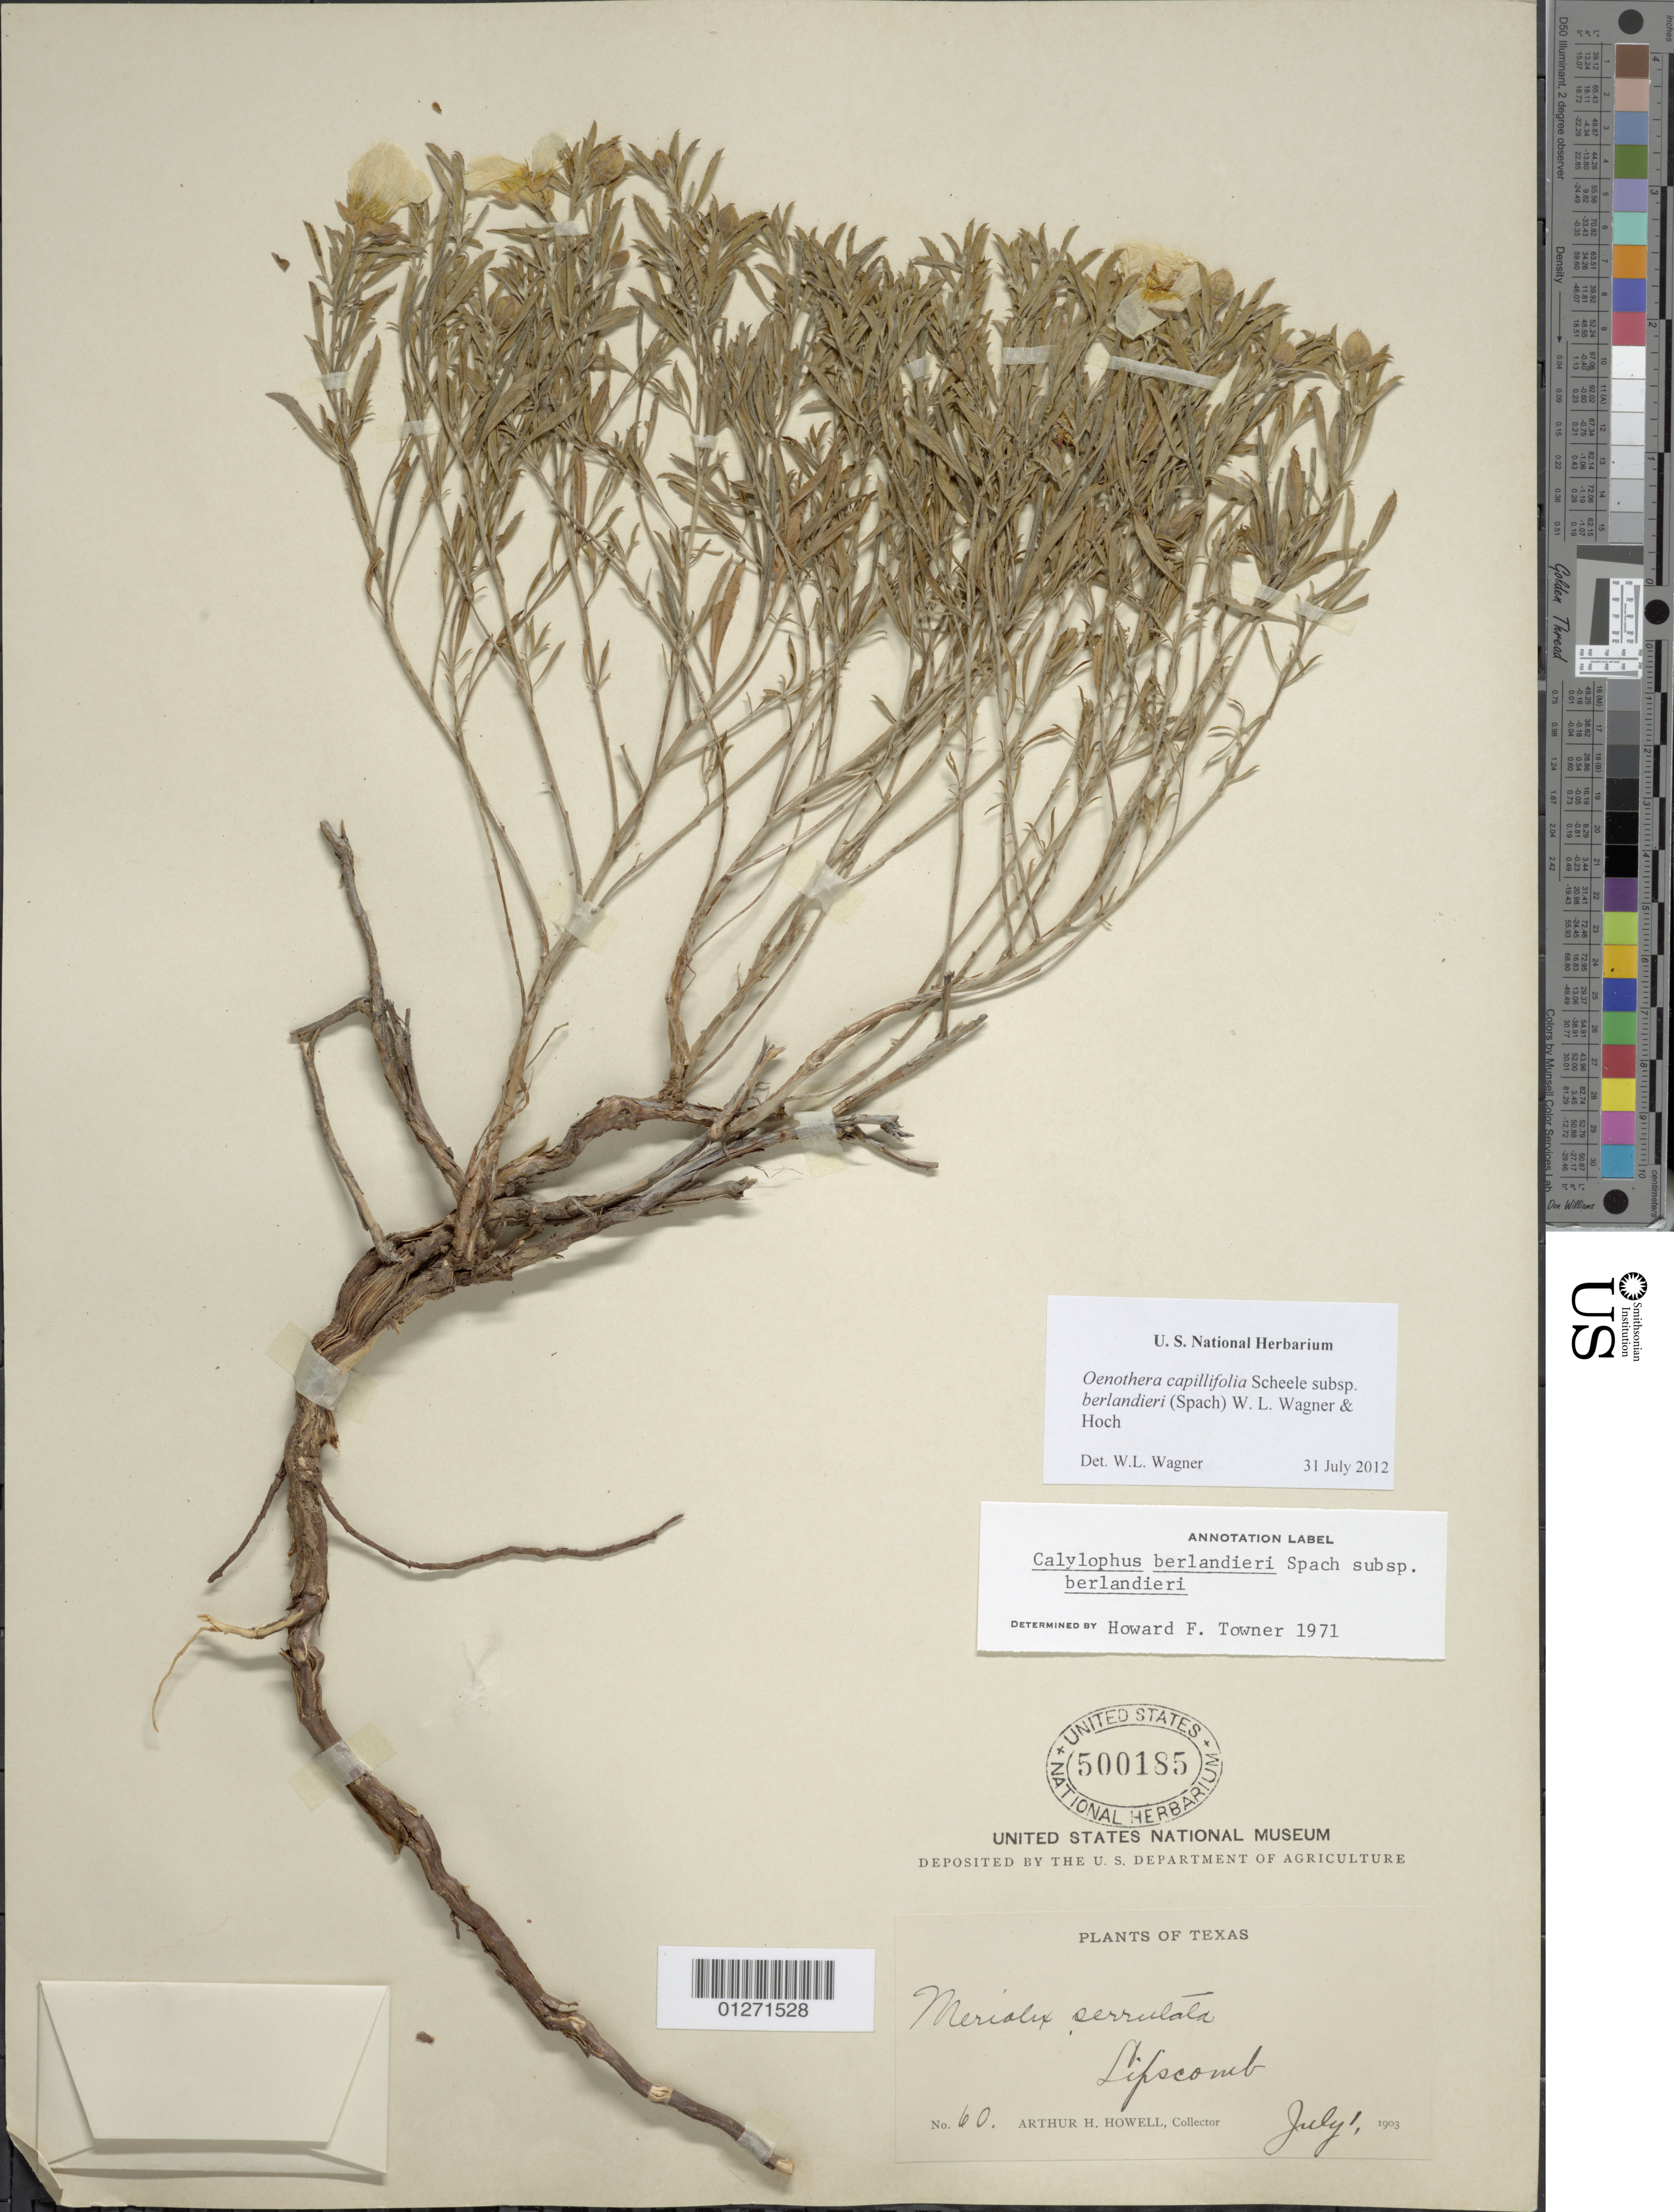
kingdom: Plantae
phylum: Tracheophyta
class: Magnoliopsida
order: Myrtales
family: Onagraceae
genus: Oenothera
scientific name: Oenothera capillifolia subsp. berlandieri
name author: (Spach) W.L. Wagner & Hoch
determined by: Wagner, W. L., (BOT), Smithsonian Institution - National Museum of Natural History (UNITED STATES)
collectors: A. H. Howell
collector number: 60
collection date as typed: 01 Jul 1903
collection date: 1903-07-01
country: United States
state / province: Texas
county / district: Lipscomb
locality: Lipscomb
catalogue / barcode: US 500185